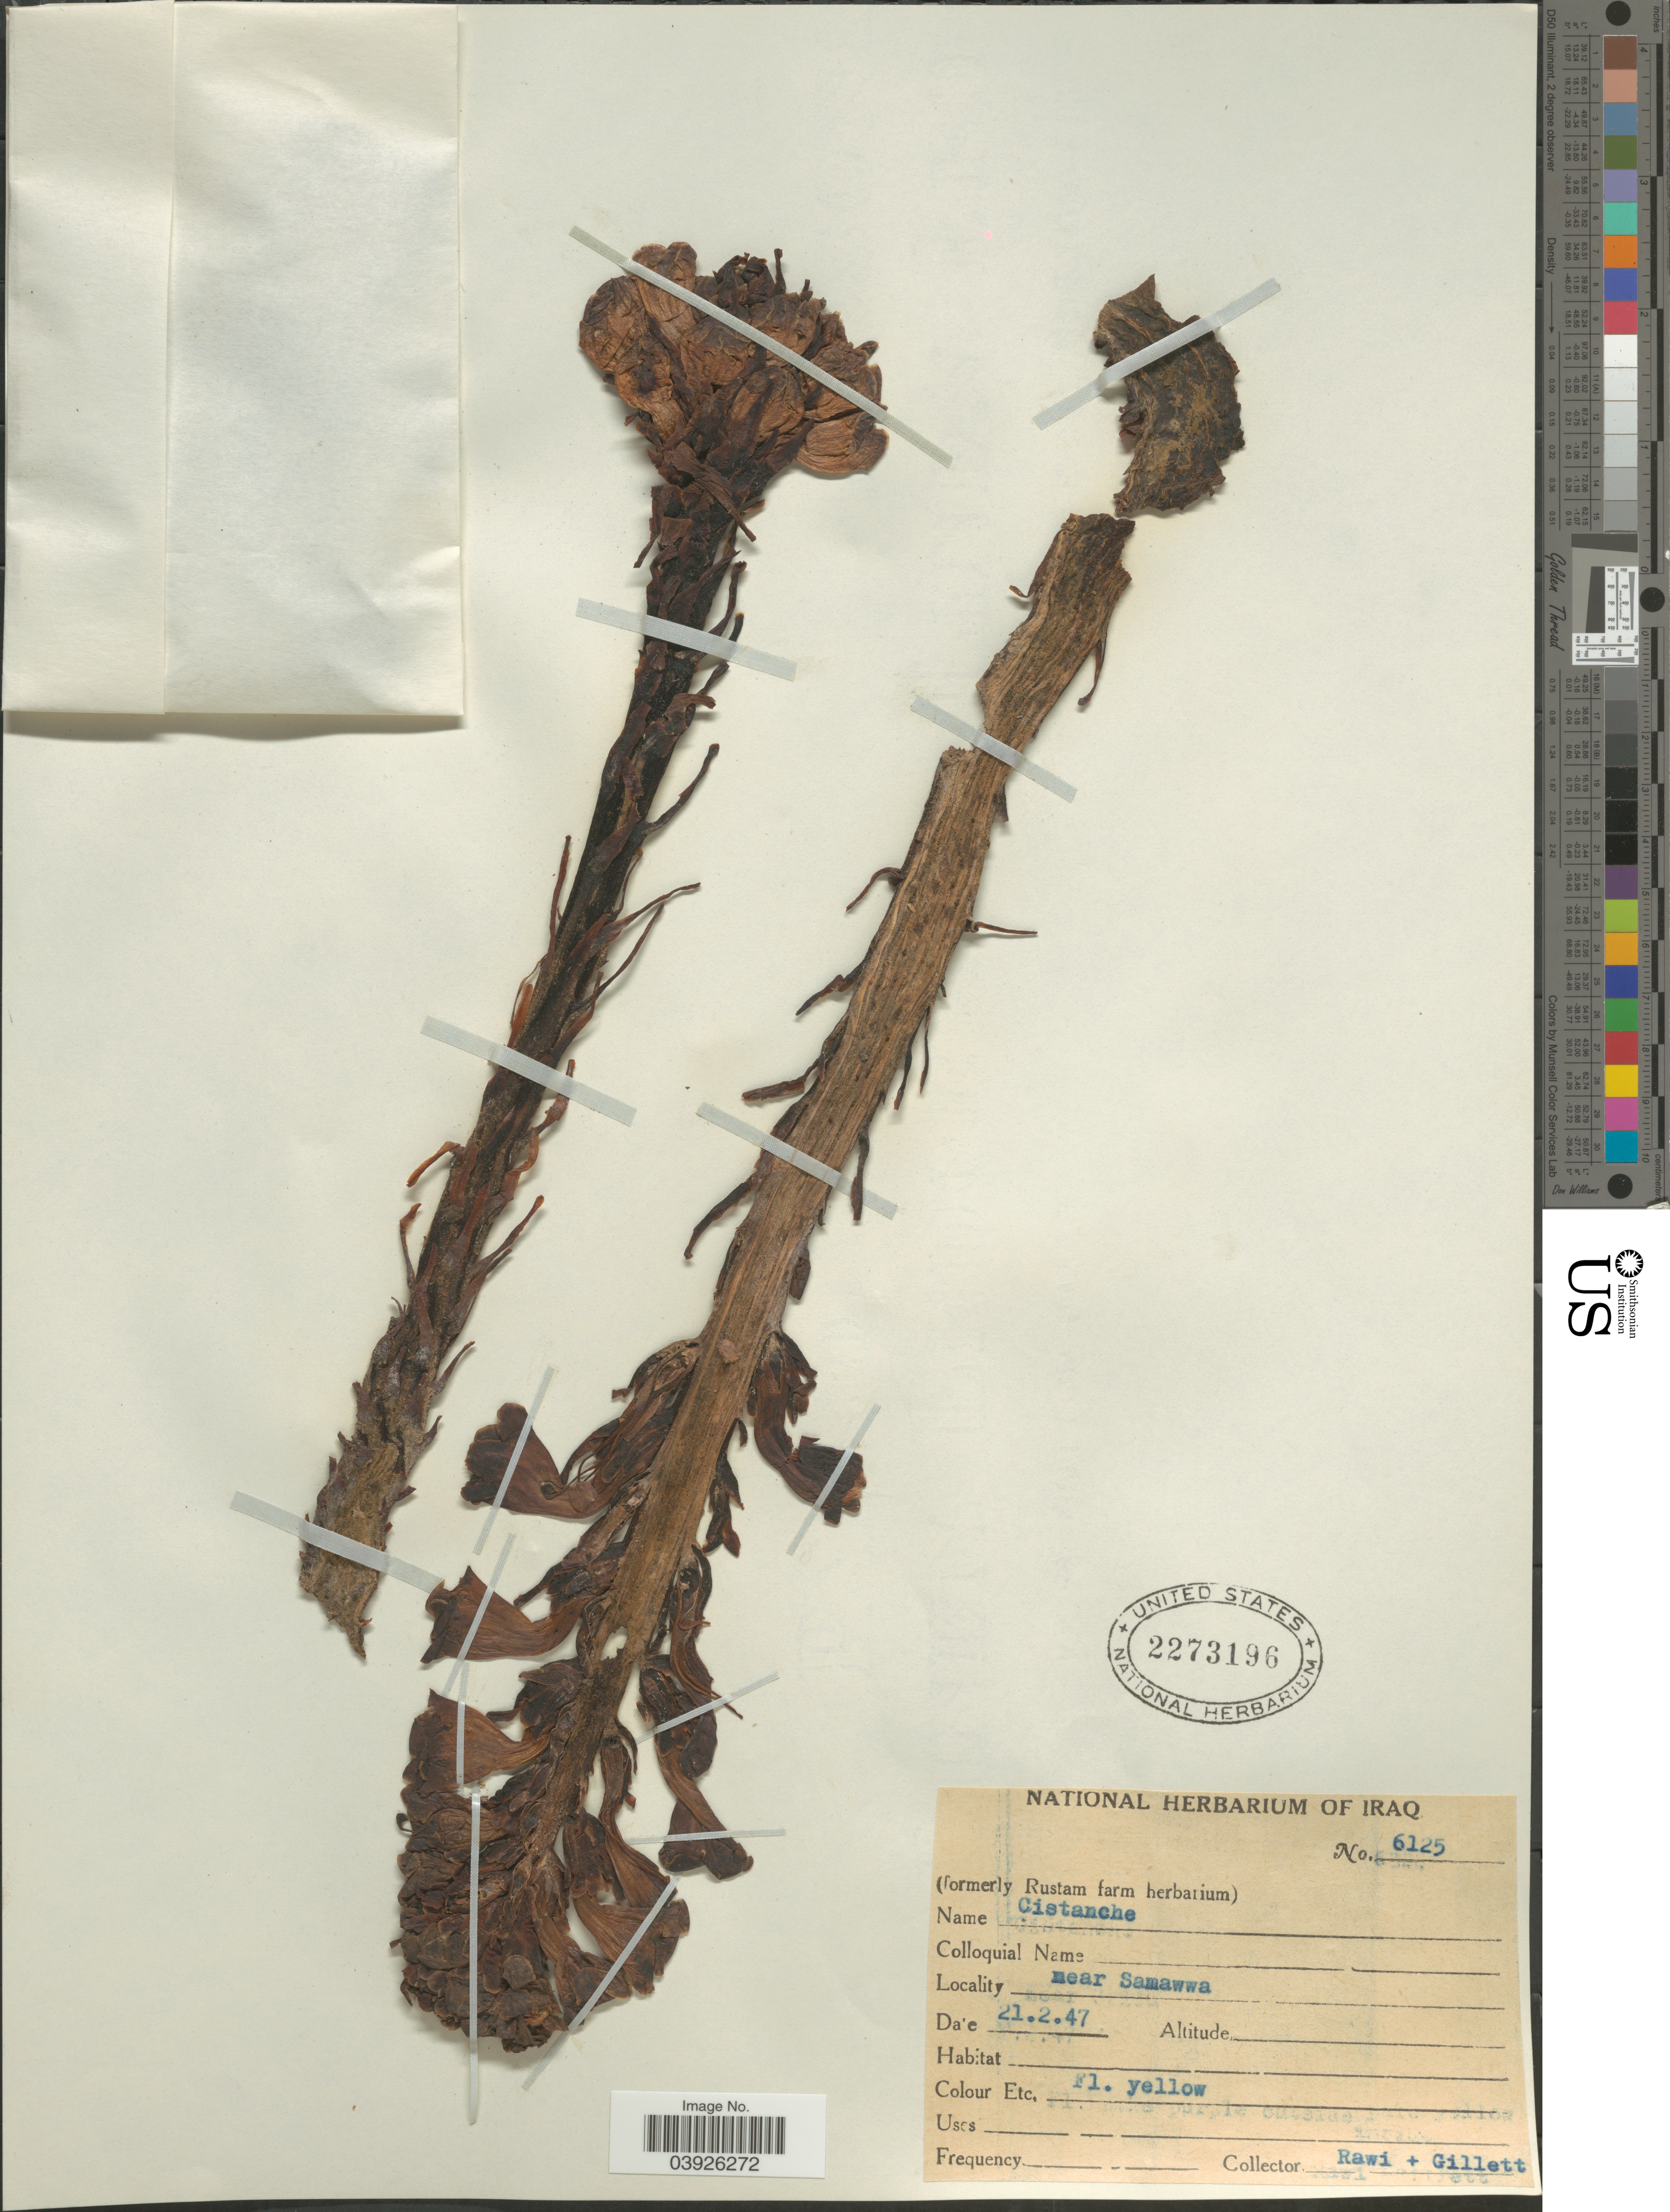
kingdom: Plantae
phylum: Tracheophyta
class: Magnoliopsida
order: Lamiales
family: Orobanchaceae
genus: Cistanche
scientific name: Cistanche sp.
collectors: -. Rawi & Gillett, --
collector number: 6125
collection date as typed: Transcribed d/m/y: 21/2/47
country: Iraq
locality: Near Samawwa.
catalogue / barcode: US 2273196